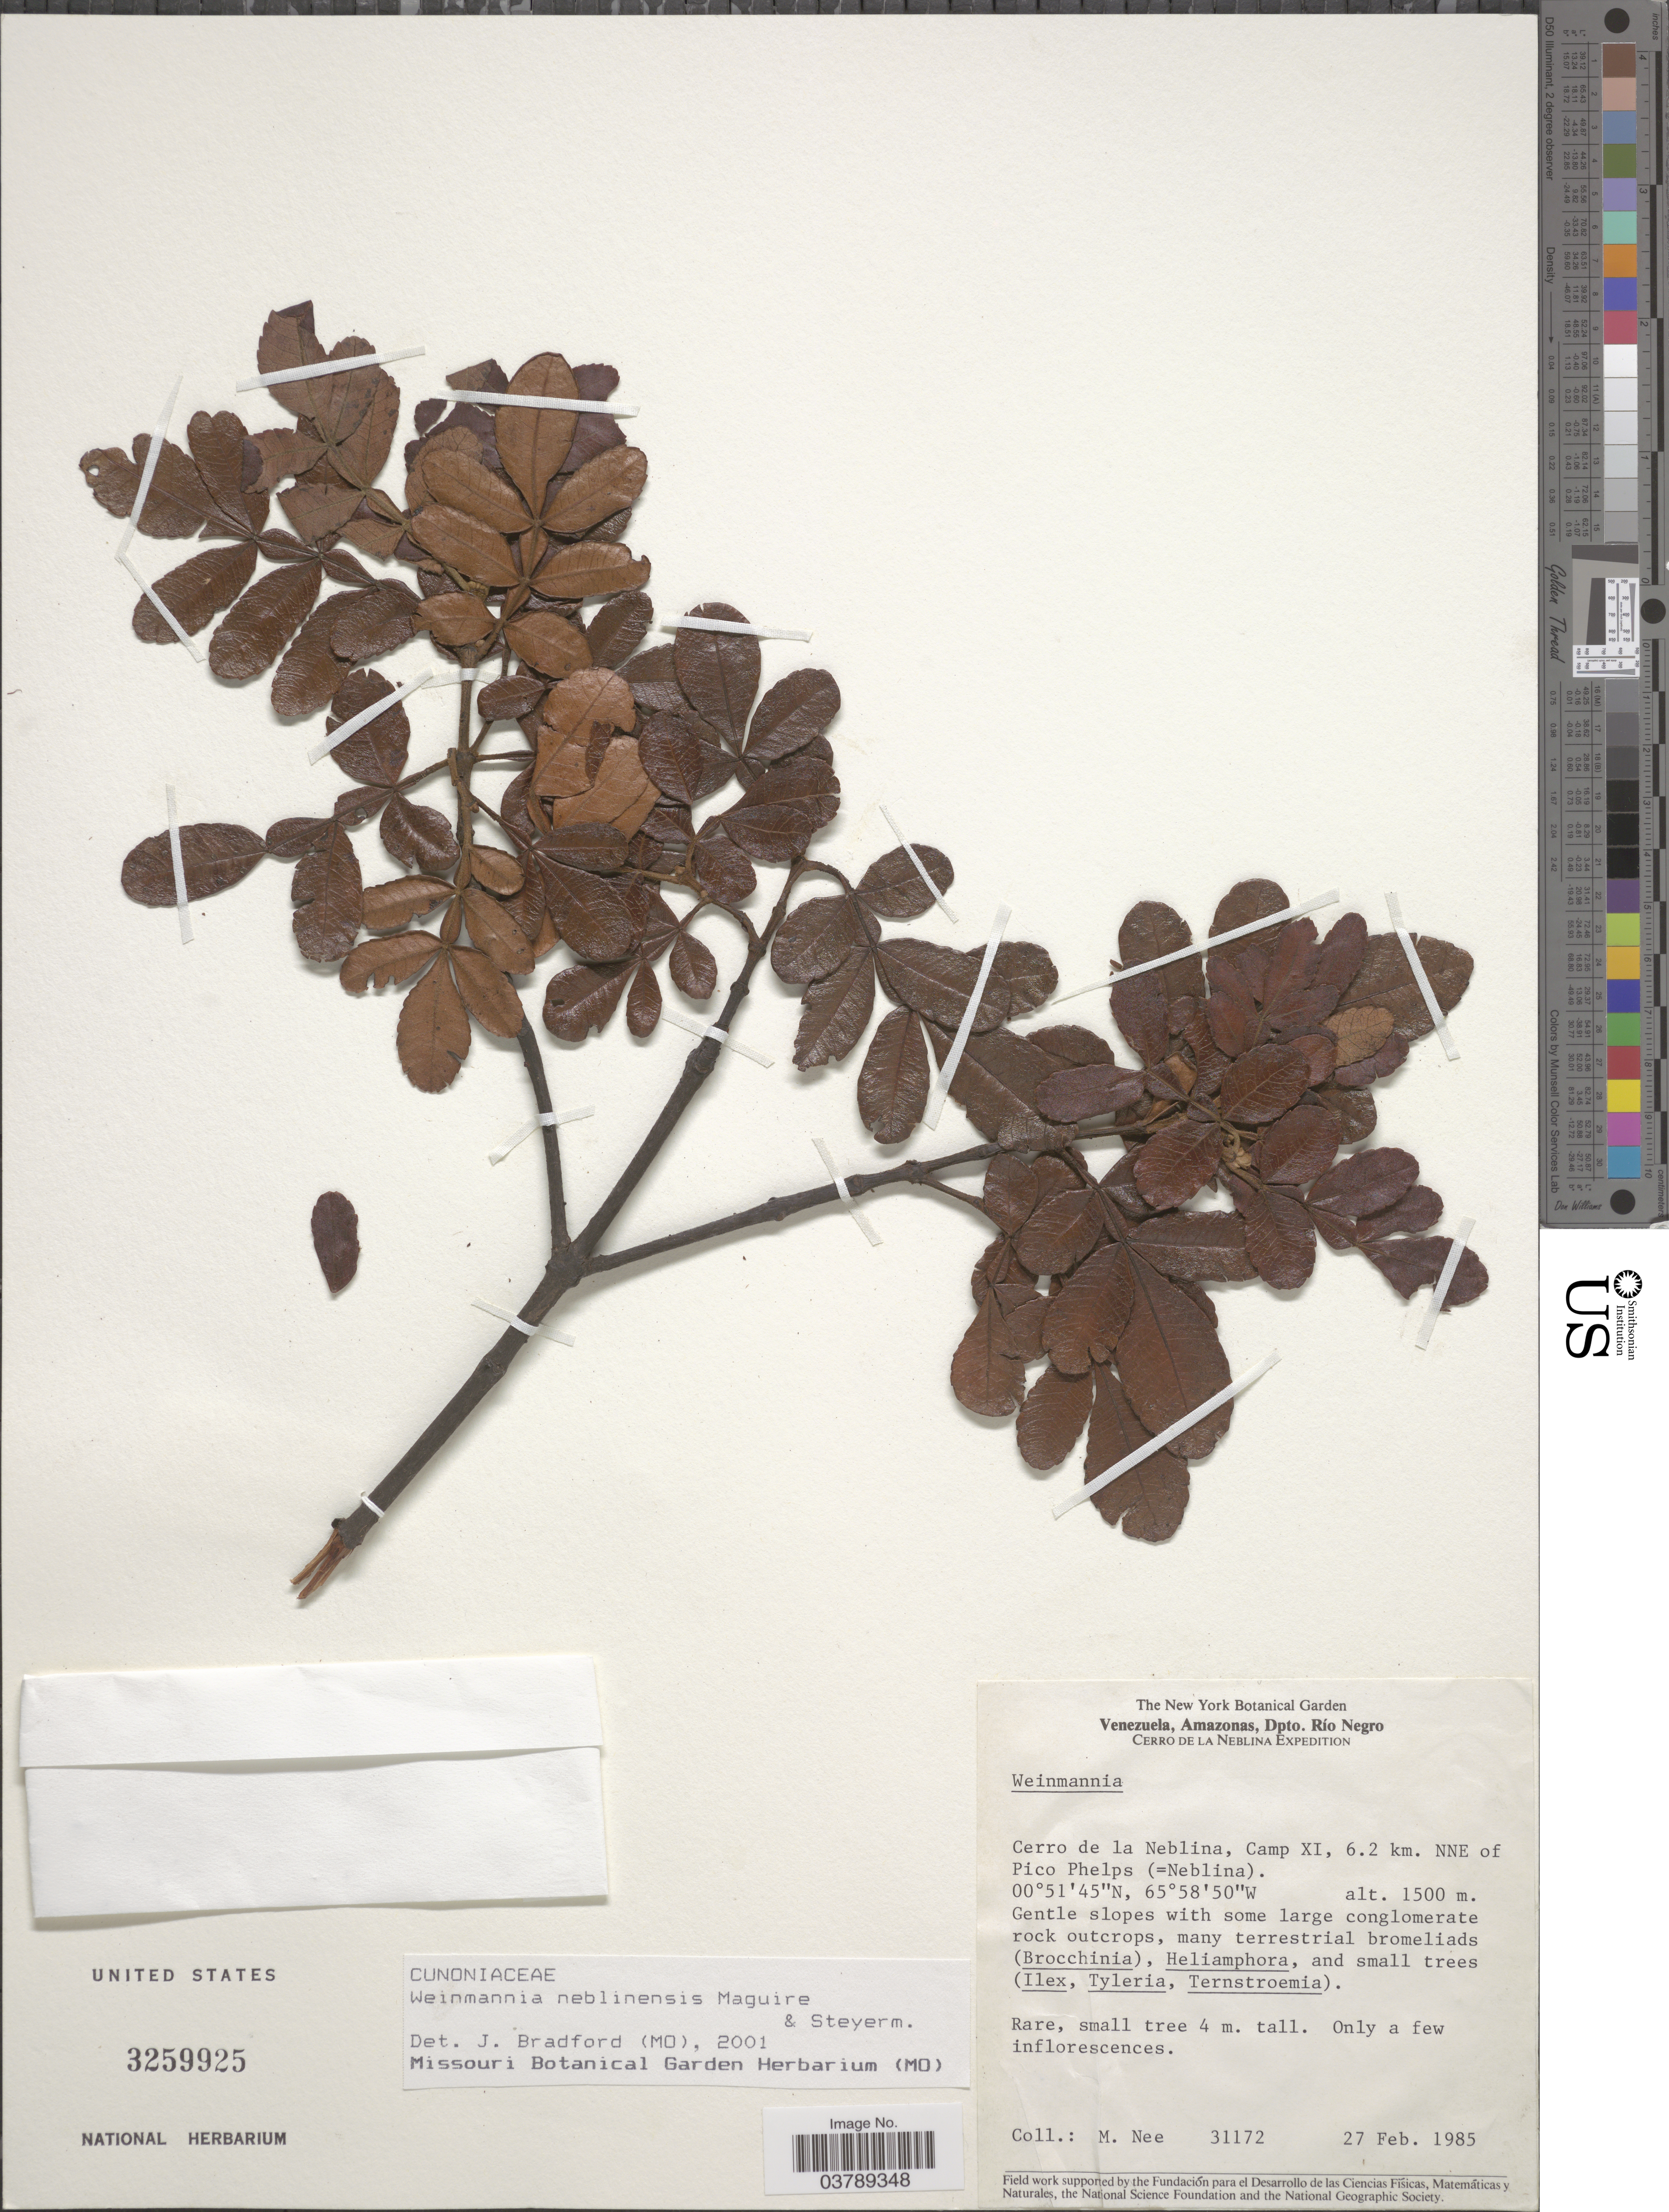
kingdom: Plantae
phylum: Tracheophyta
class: Magnoliopsida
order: Oxalidales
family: Cunoniaceae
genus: Weinmannia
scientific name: Weinmannia neblinensis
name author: Maguire & Steyerm.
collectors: M. Nee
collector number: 31172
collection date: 1985-02-27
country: Venezuela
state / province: Amazonas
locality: Dpto. Río Negro. Cerro de la Neblina, Camp XVI, 6.2 km. NNE of Pico Phelps (=Neblina).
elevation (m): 1500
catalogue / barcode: US 3259925